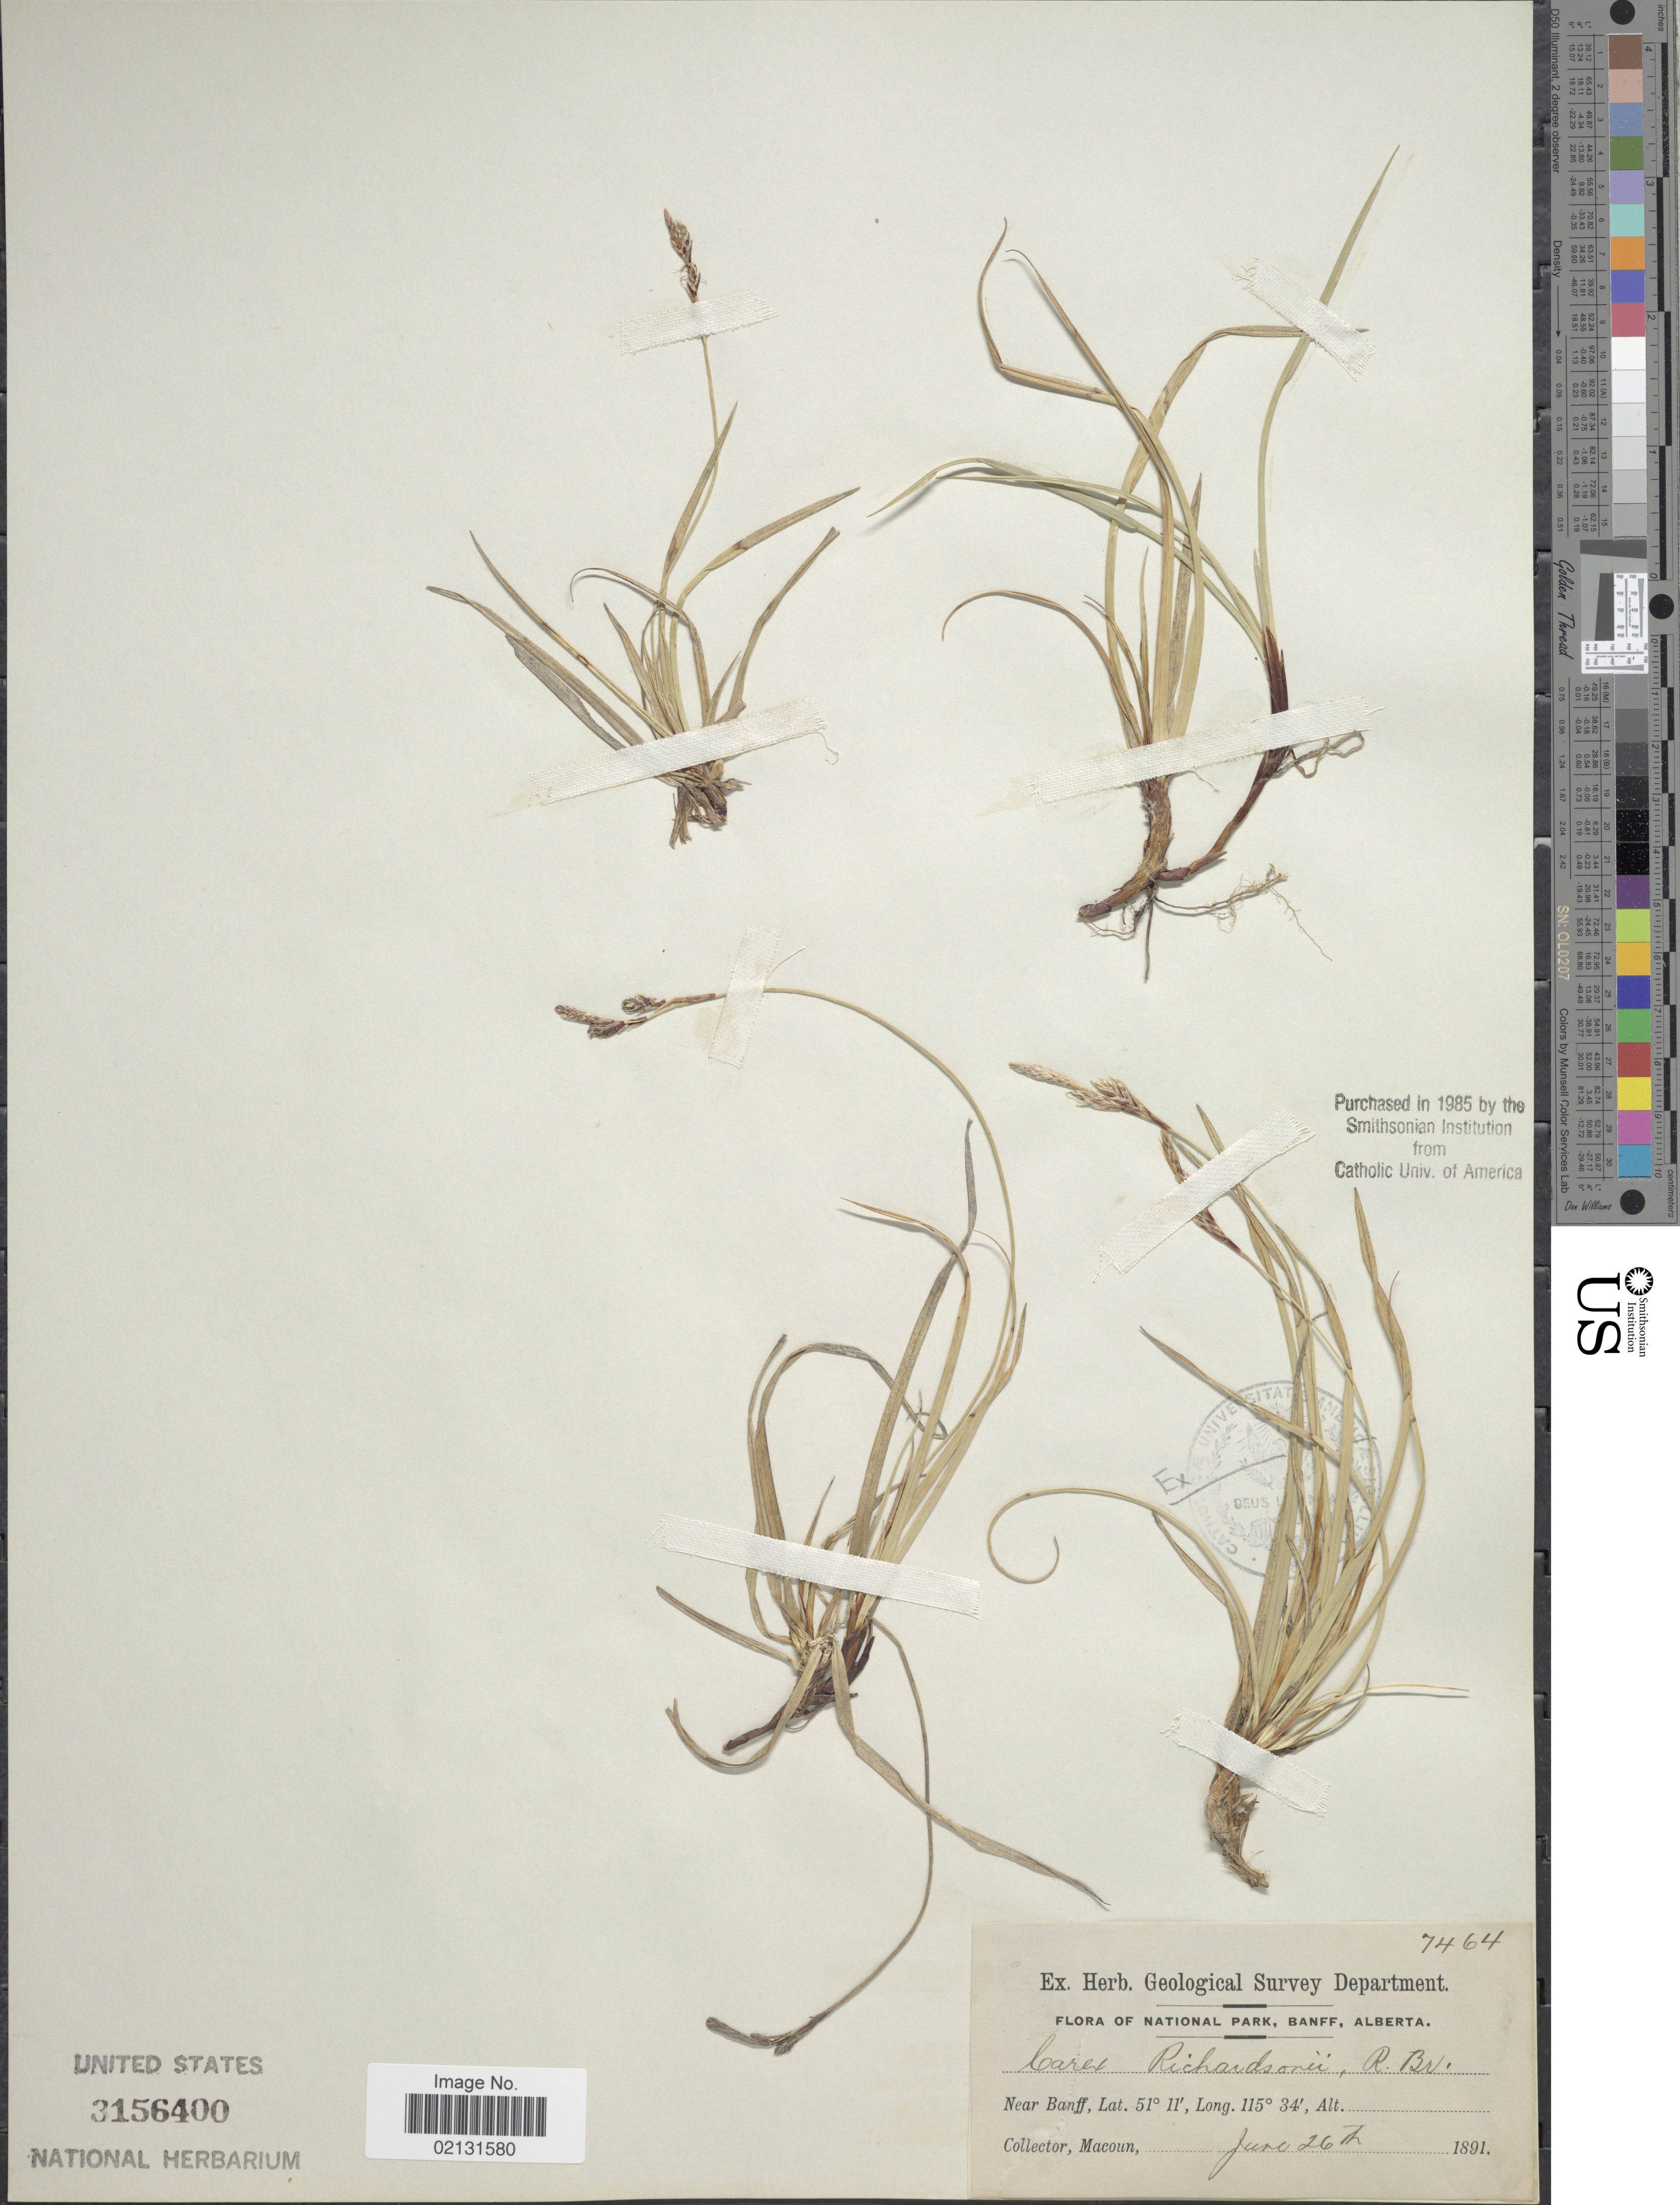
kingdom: Plantae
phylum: Tracheophyta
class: Liliopsida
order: Poales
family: Cyperaceae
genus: Carex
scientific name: Carex richardsonii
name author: R. Br.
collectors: -- Macoun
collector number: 7464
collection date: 1891-06-26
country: Canada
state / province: Alberta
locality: National Park, Banff, near Banff.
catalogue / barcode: US 3156400